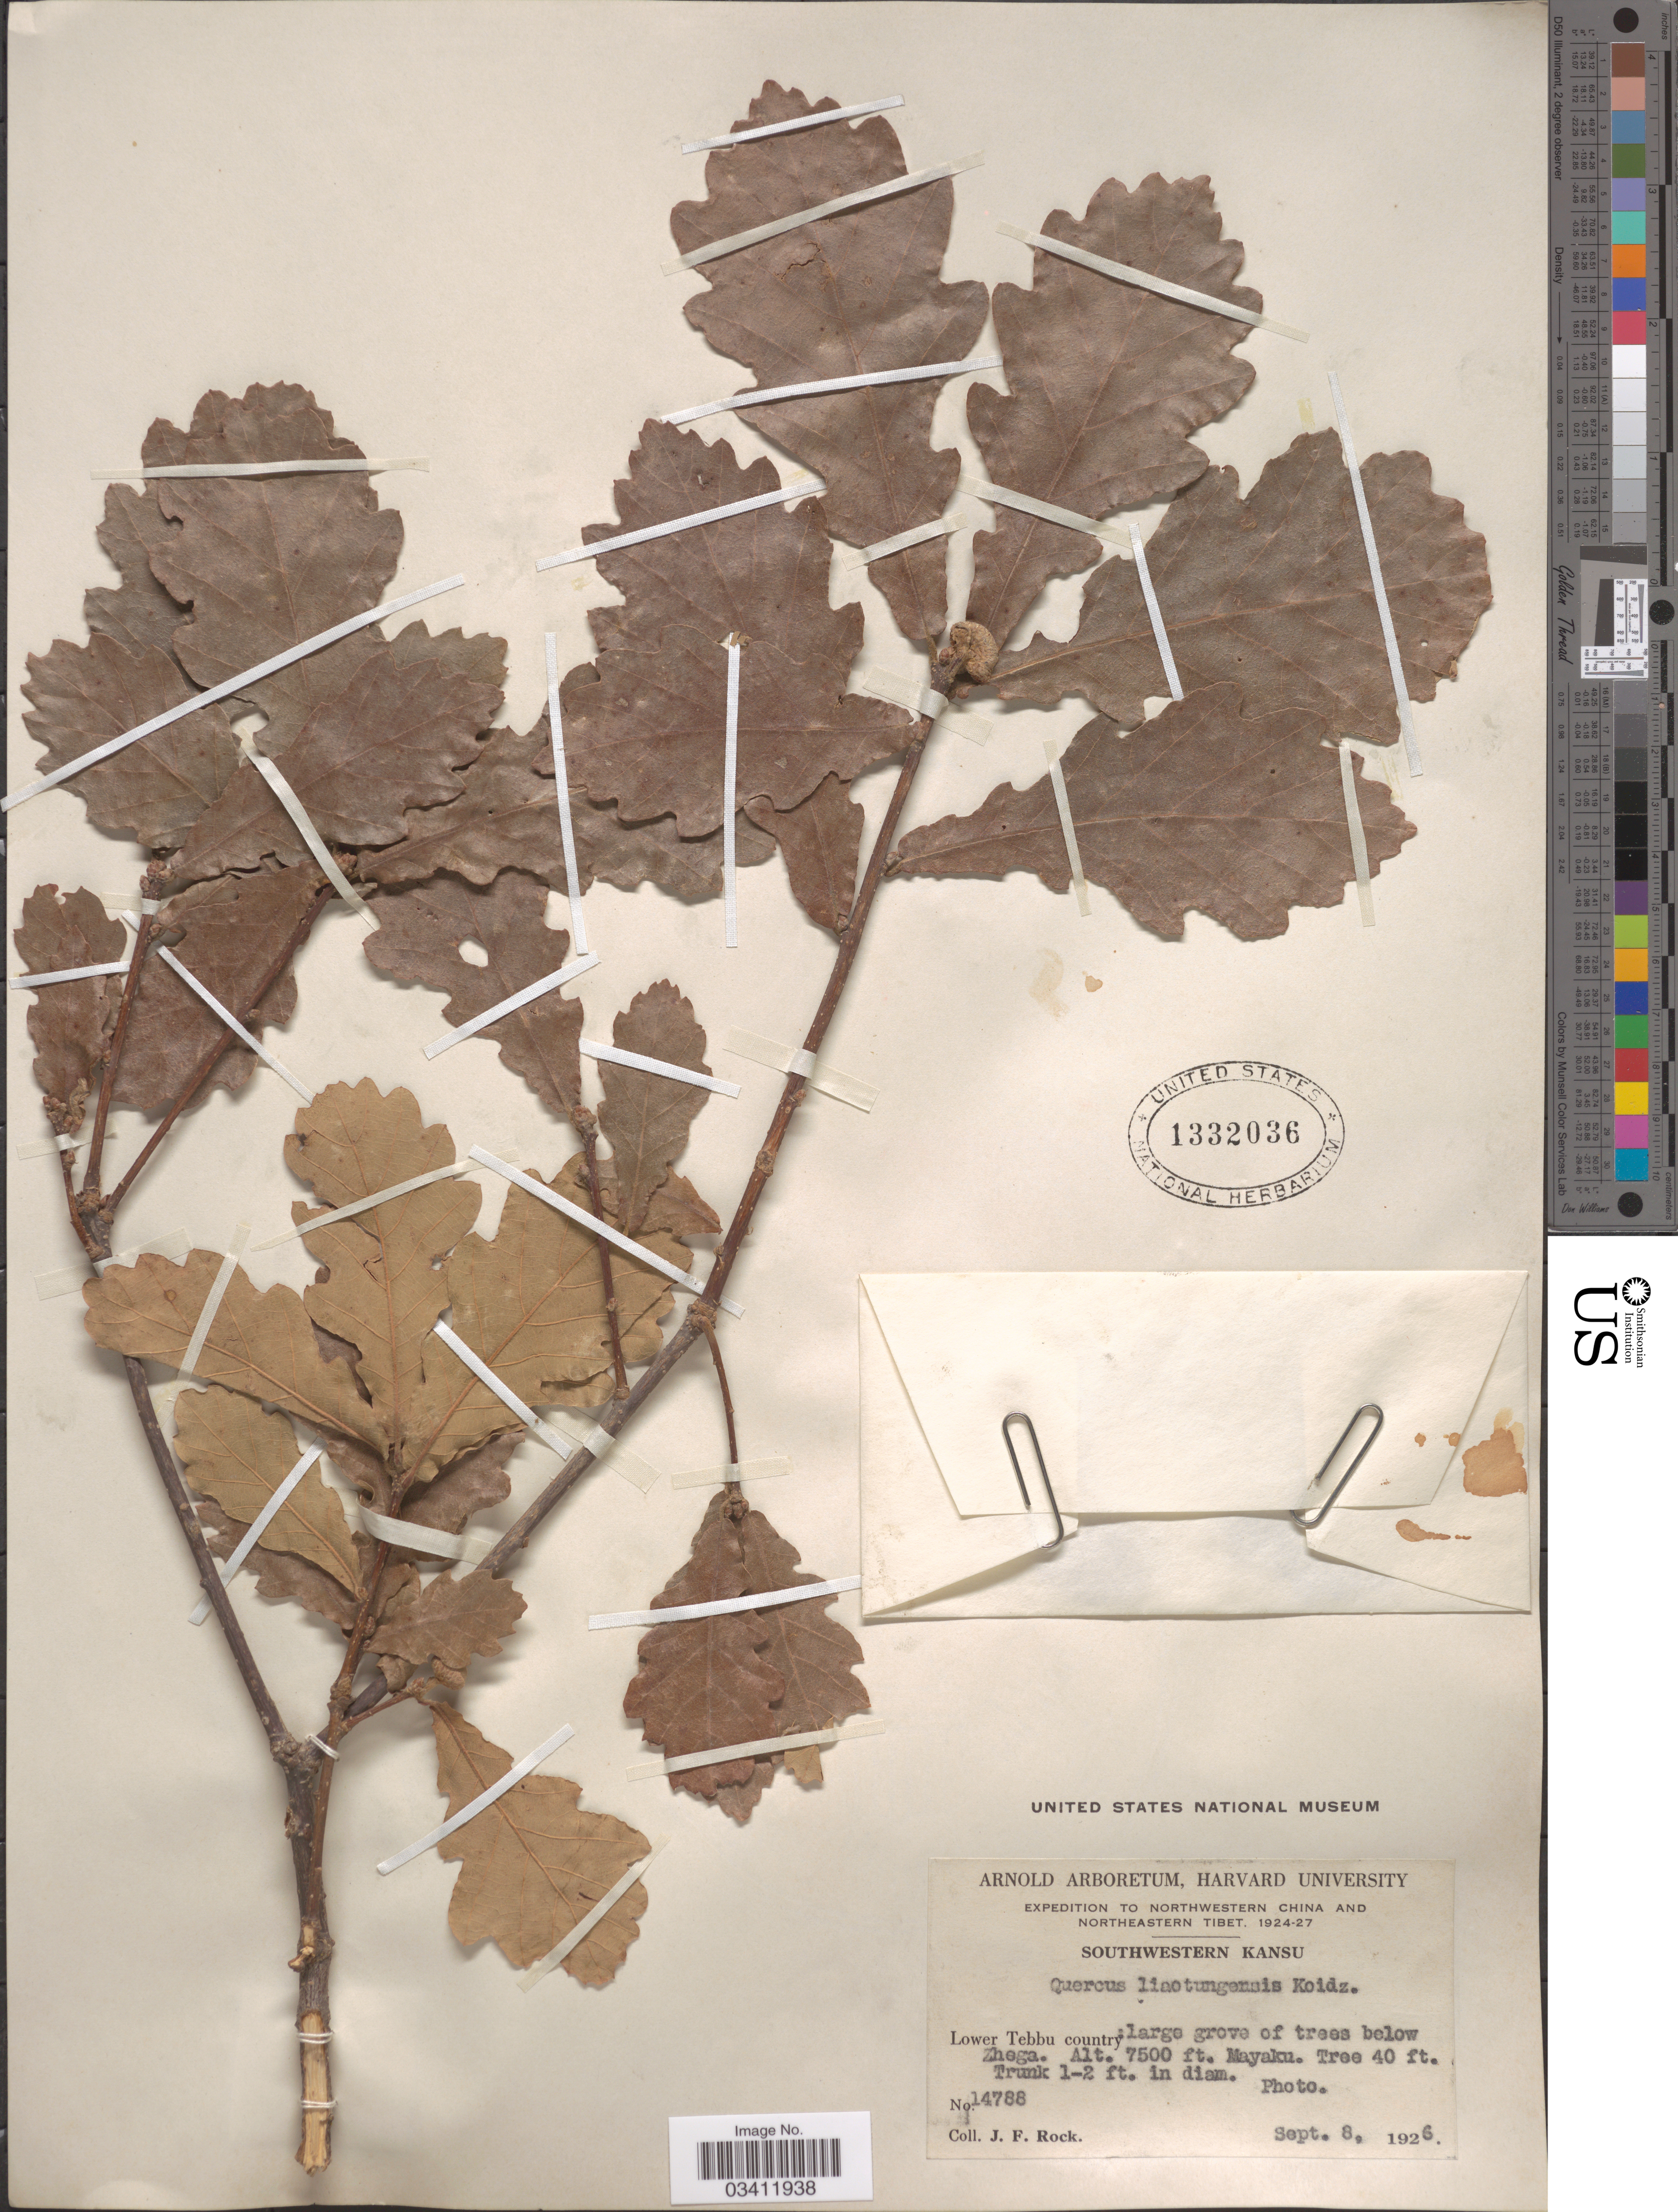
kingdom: Plantae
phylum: Tracheophyta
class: Magnoliopsida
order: Fagales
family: Fagaceae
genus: Quercus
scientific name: Quercus liaotungensis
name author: Koidz.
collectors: J. Rock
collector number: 14788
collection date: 1926-09-08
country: China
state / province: Gansu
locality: Northwestern China. Southwestern Kansu. Lower Tebbu country: below Zhega. Mayaku.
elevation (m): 2286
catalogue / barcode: US 1332036